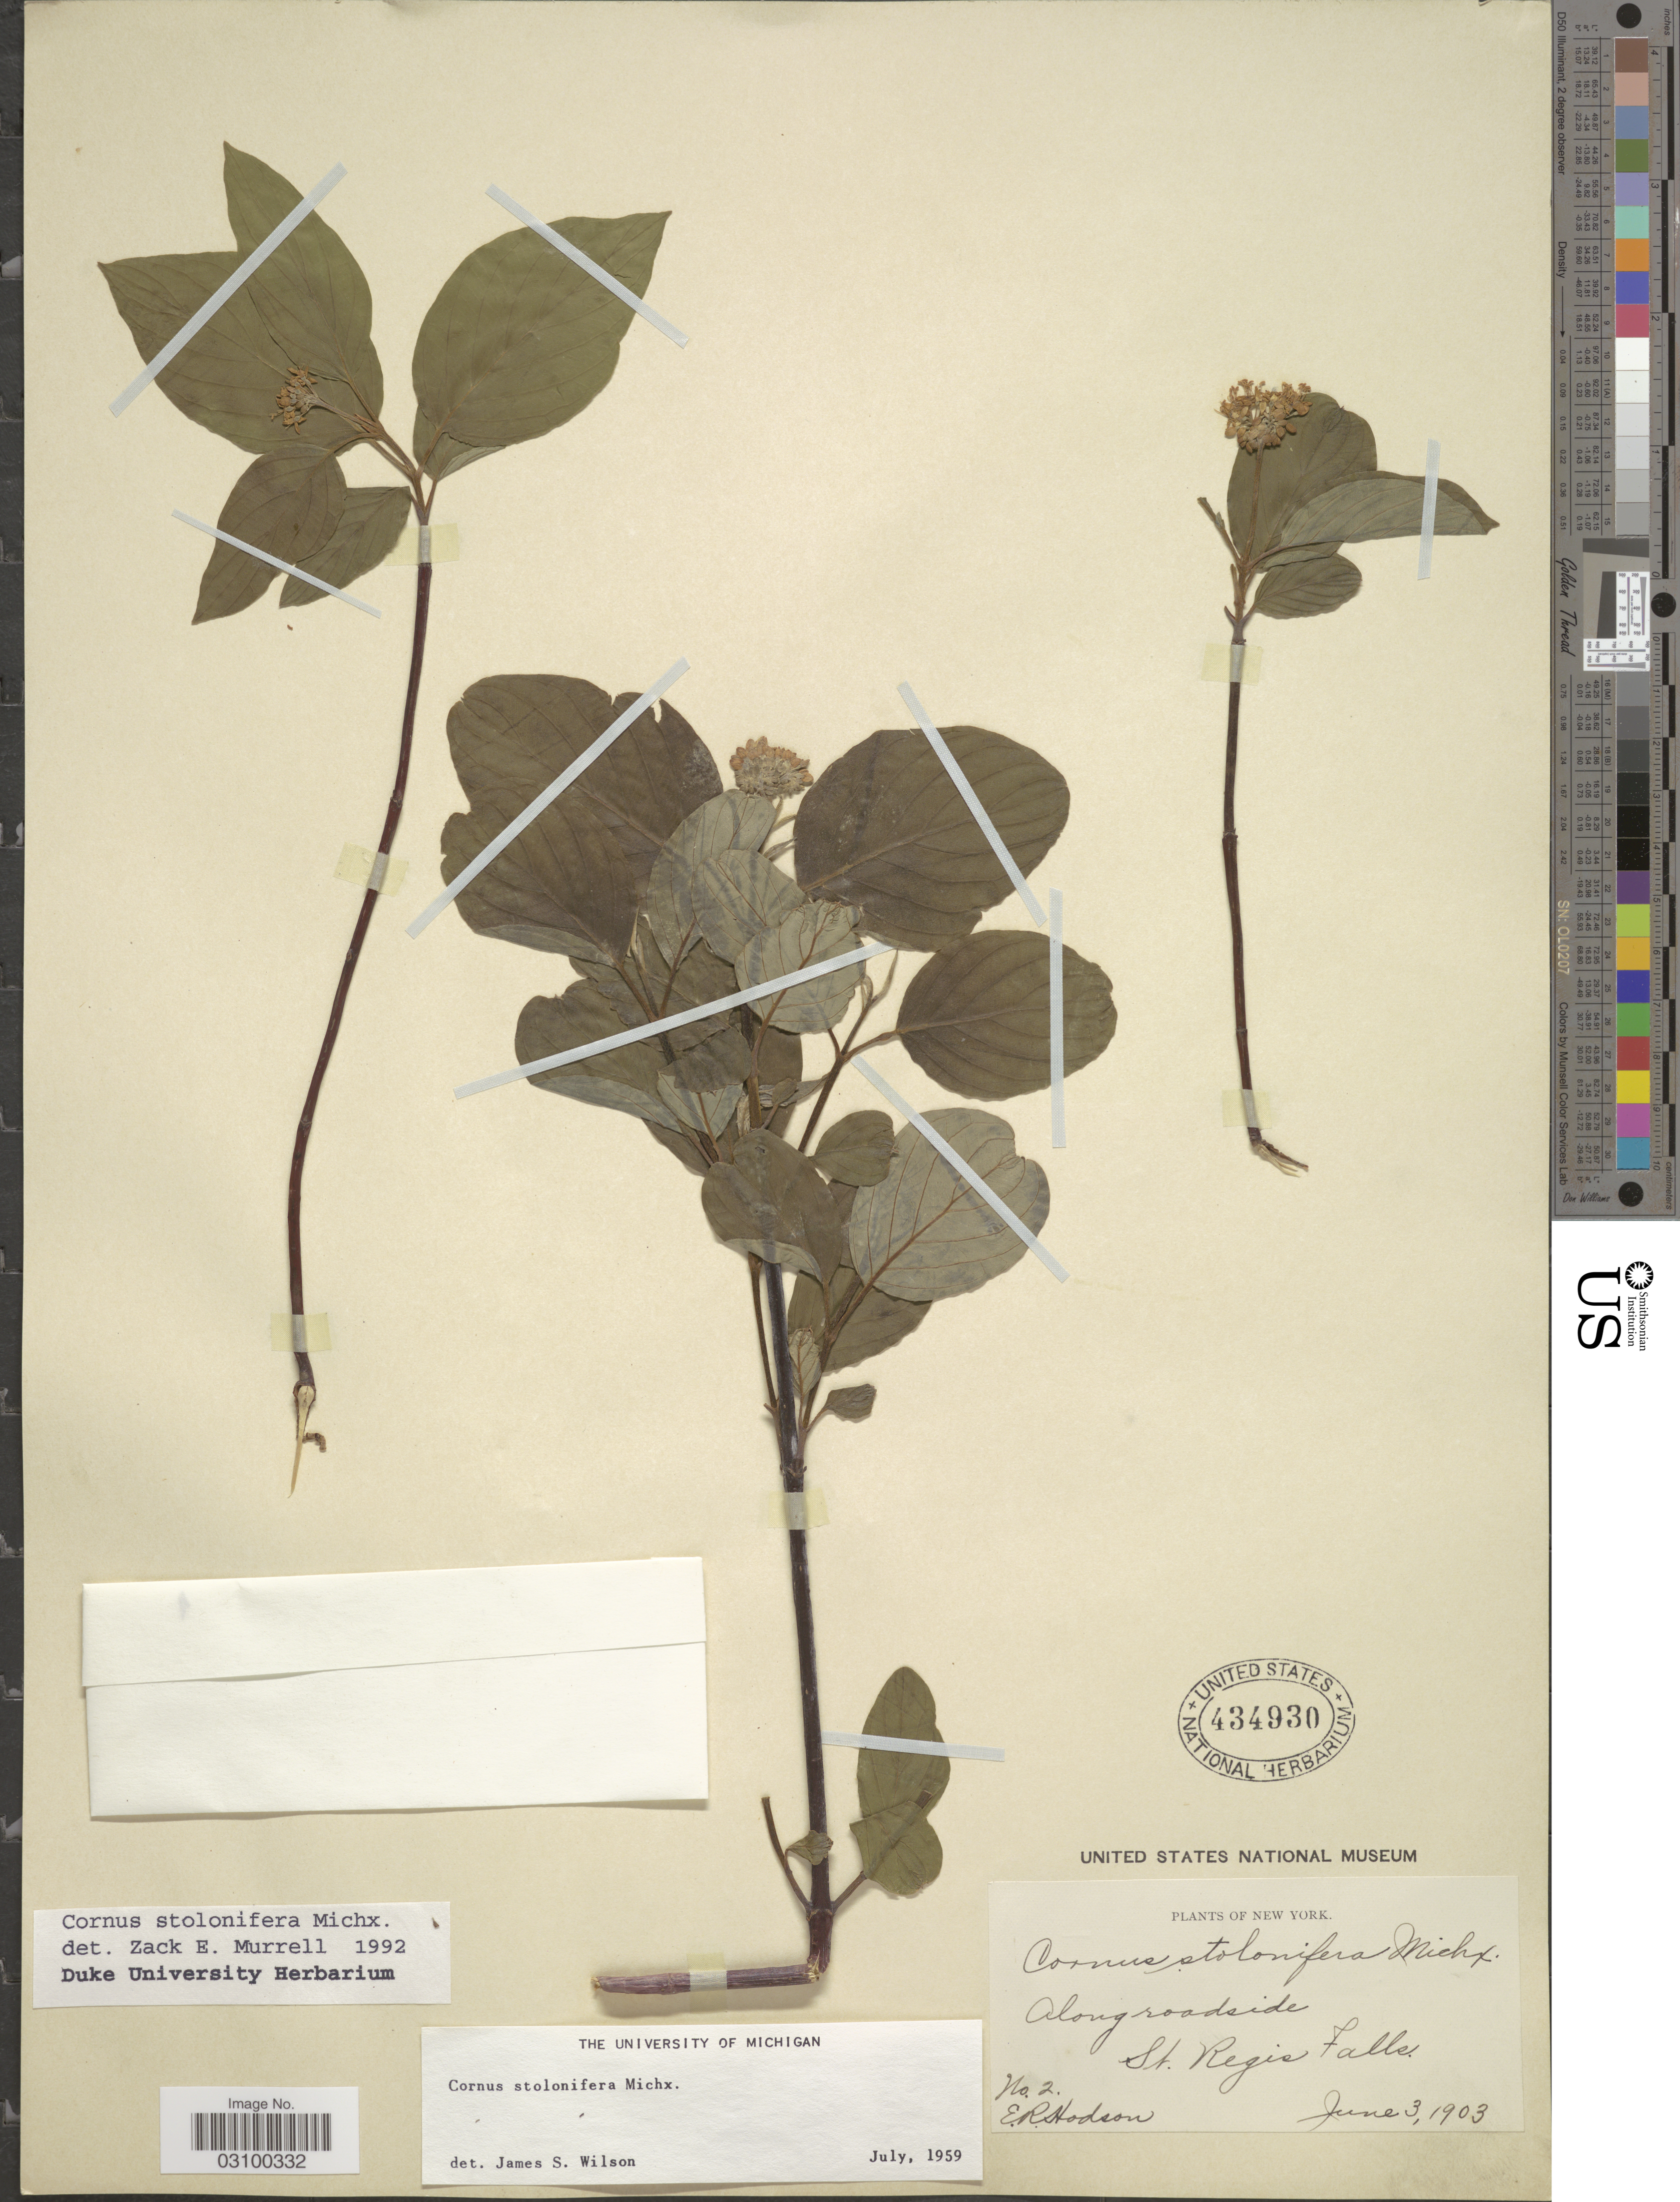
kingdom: Plantae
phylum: Tracheophyta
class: Magnoliopsida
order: Cornales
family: Cornaceae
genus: Cornus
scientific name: Cornus sericea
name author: L.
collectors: E. Hodson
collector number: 2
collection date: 1903-06-03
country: United States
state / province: New York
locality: Along roadside St. Regis Falls.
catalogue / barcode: US 434930